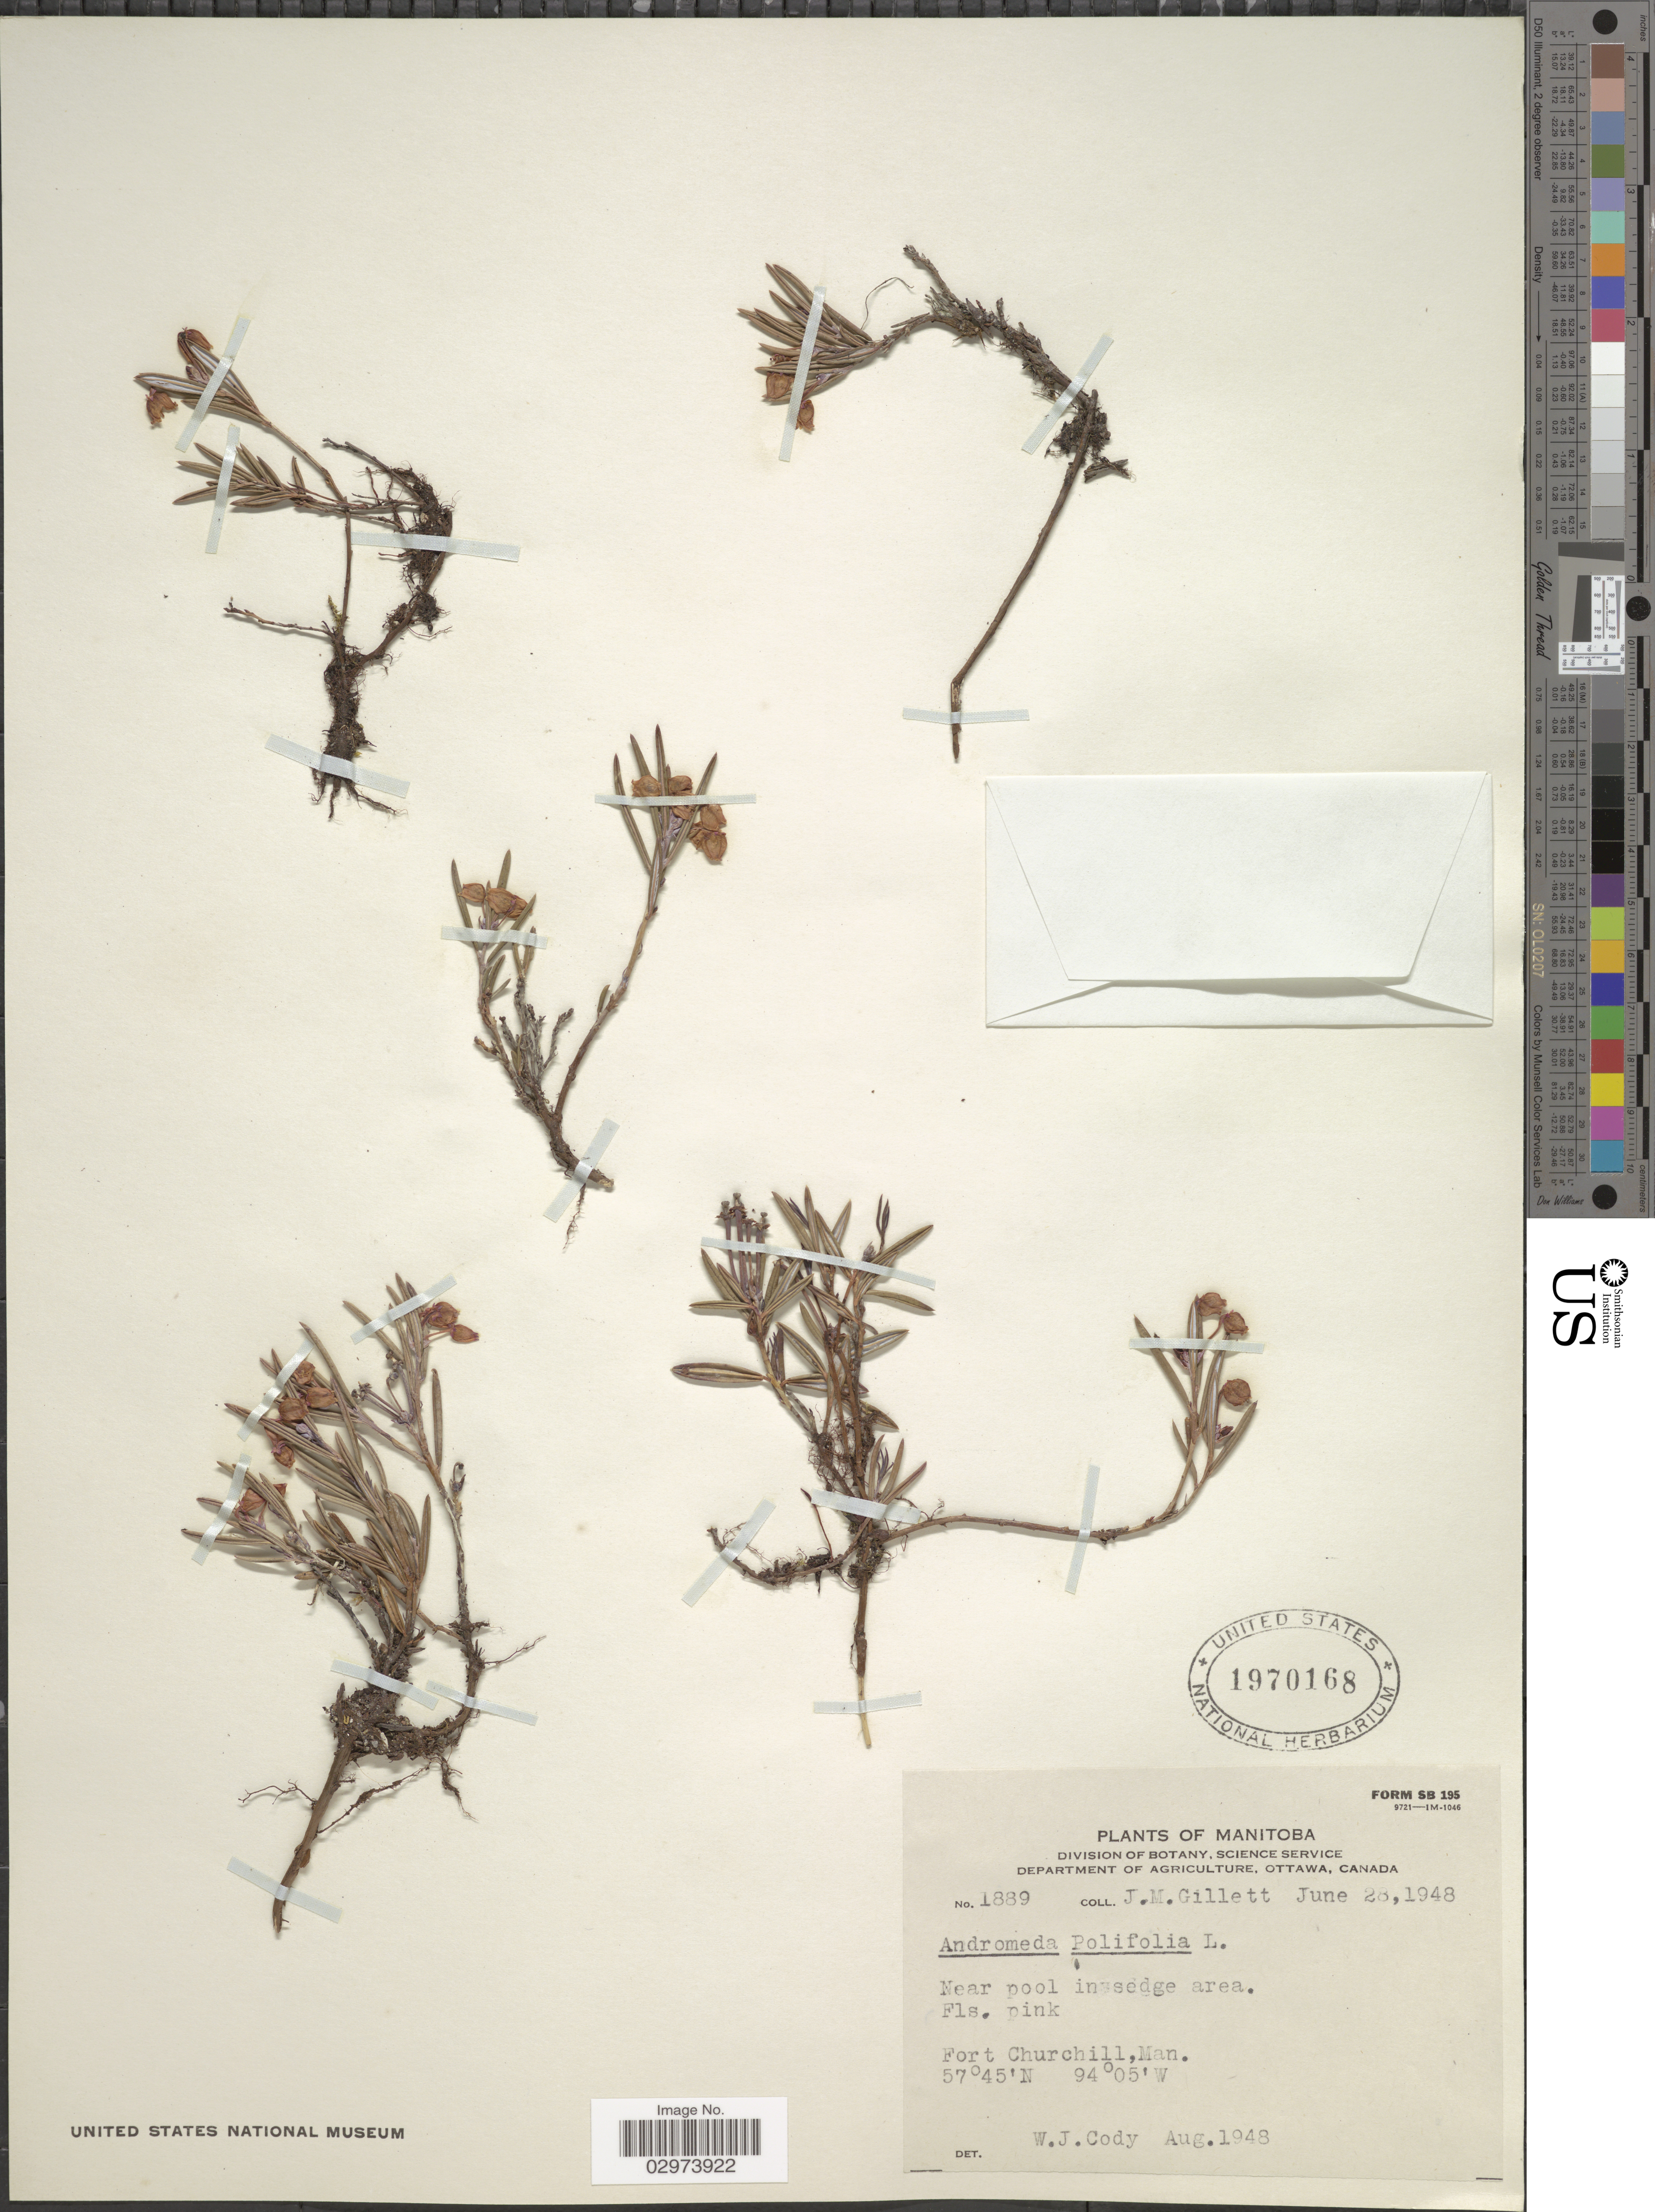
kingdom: Plantae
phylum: Tracheophyta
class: Magnoliopsida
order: Ericales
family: Ericaceae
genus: Andromeda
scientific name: Andromeda polifolia var. latifolia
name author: Aiton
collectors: J. M. Gillett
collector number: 1889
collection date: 1948-06-28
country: Canada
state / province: Manitoba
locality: Fort Churchill, Man.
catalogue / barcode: US 1970168